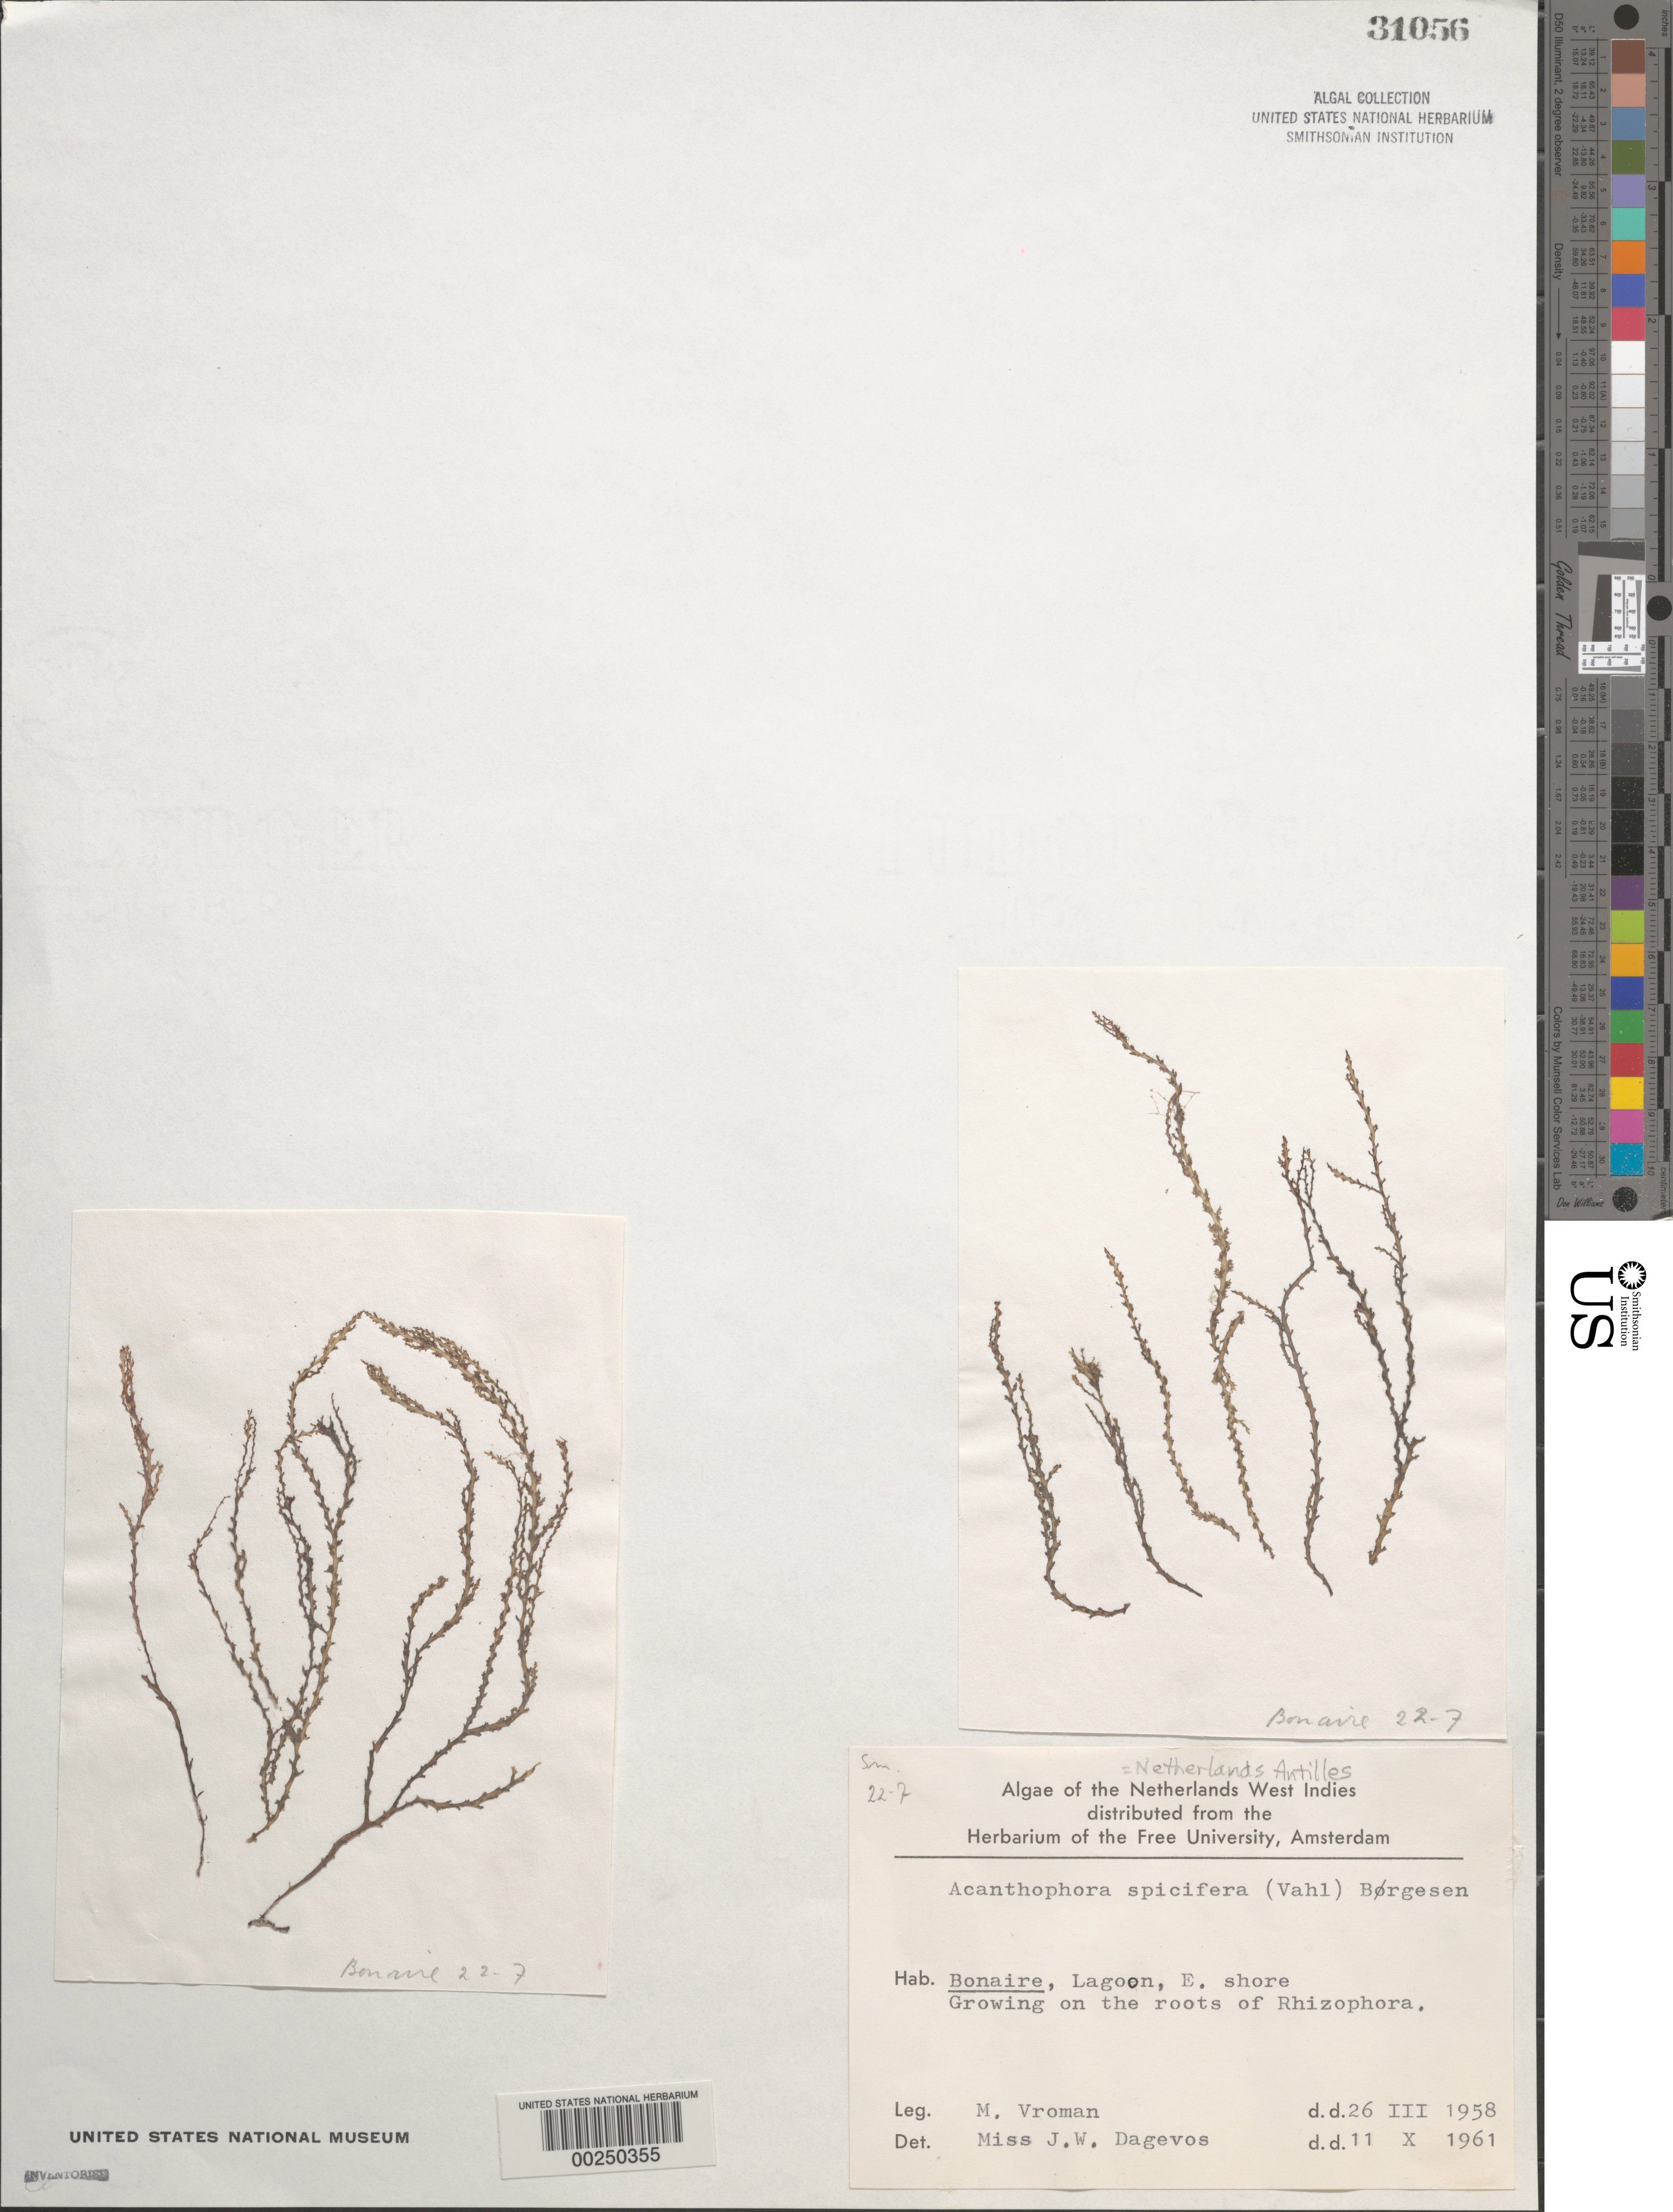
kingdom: Plantae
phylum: Rhodophyta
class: Florideophyceae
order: Ceramiales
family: Rhodomelaceae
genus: Acanthophora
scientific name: Acanthophora spicifera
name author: (Vahl) Børgesen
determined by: Dagevos, J. W.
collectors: M. Vroman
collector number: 22-7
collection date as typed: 26 Mar 1958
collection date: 1958-03-26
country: Netherlands Antilles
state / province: ABC Islands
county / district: Bonaire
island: Bonaire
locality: East shore of lagoon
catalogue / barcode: US 31056